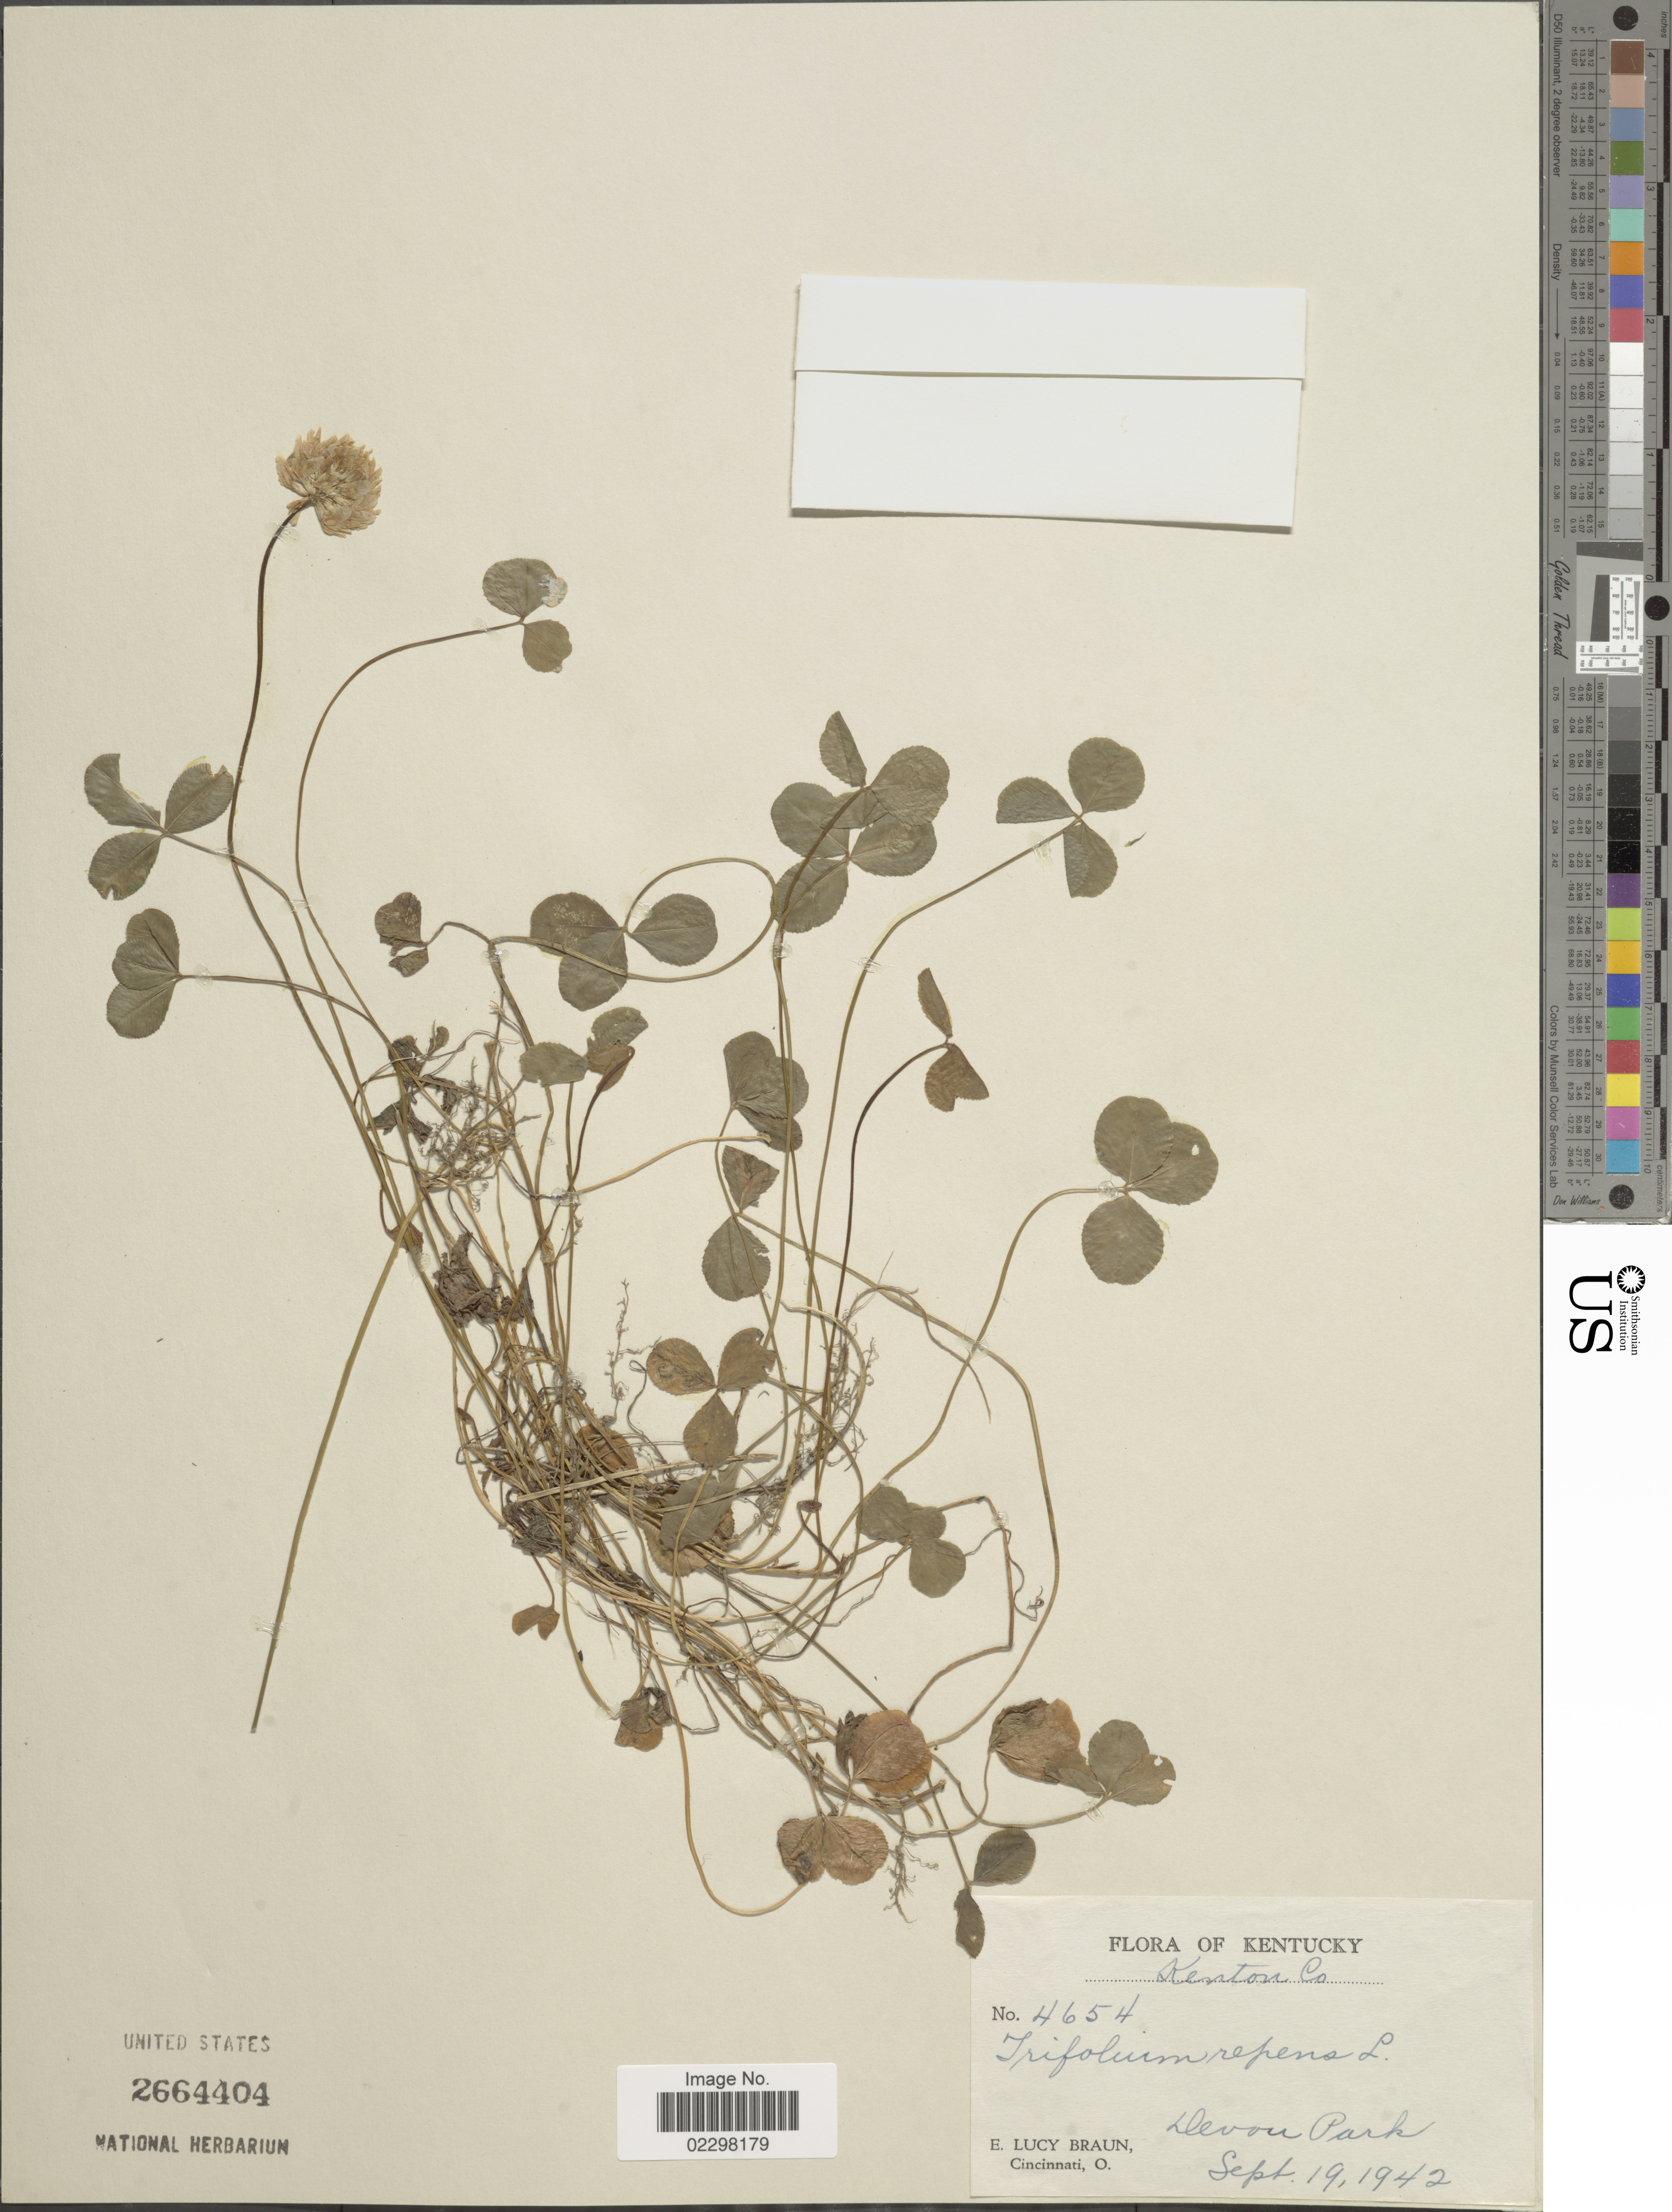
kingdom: Plantae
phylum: Tracheophyta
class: Magnoliopsida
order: Fabales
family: Fabaceae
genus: Trifolium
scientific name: Trifolium repens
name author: L.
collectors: E. L. Braun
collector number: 4654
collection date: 1942-09-19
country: United States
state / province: Kentucky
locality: Kenton Co., Devou Park.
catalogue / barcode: US 2664404